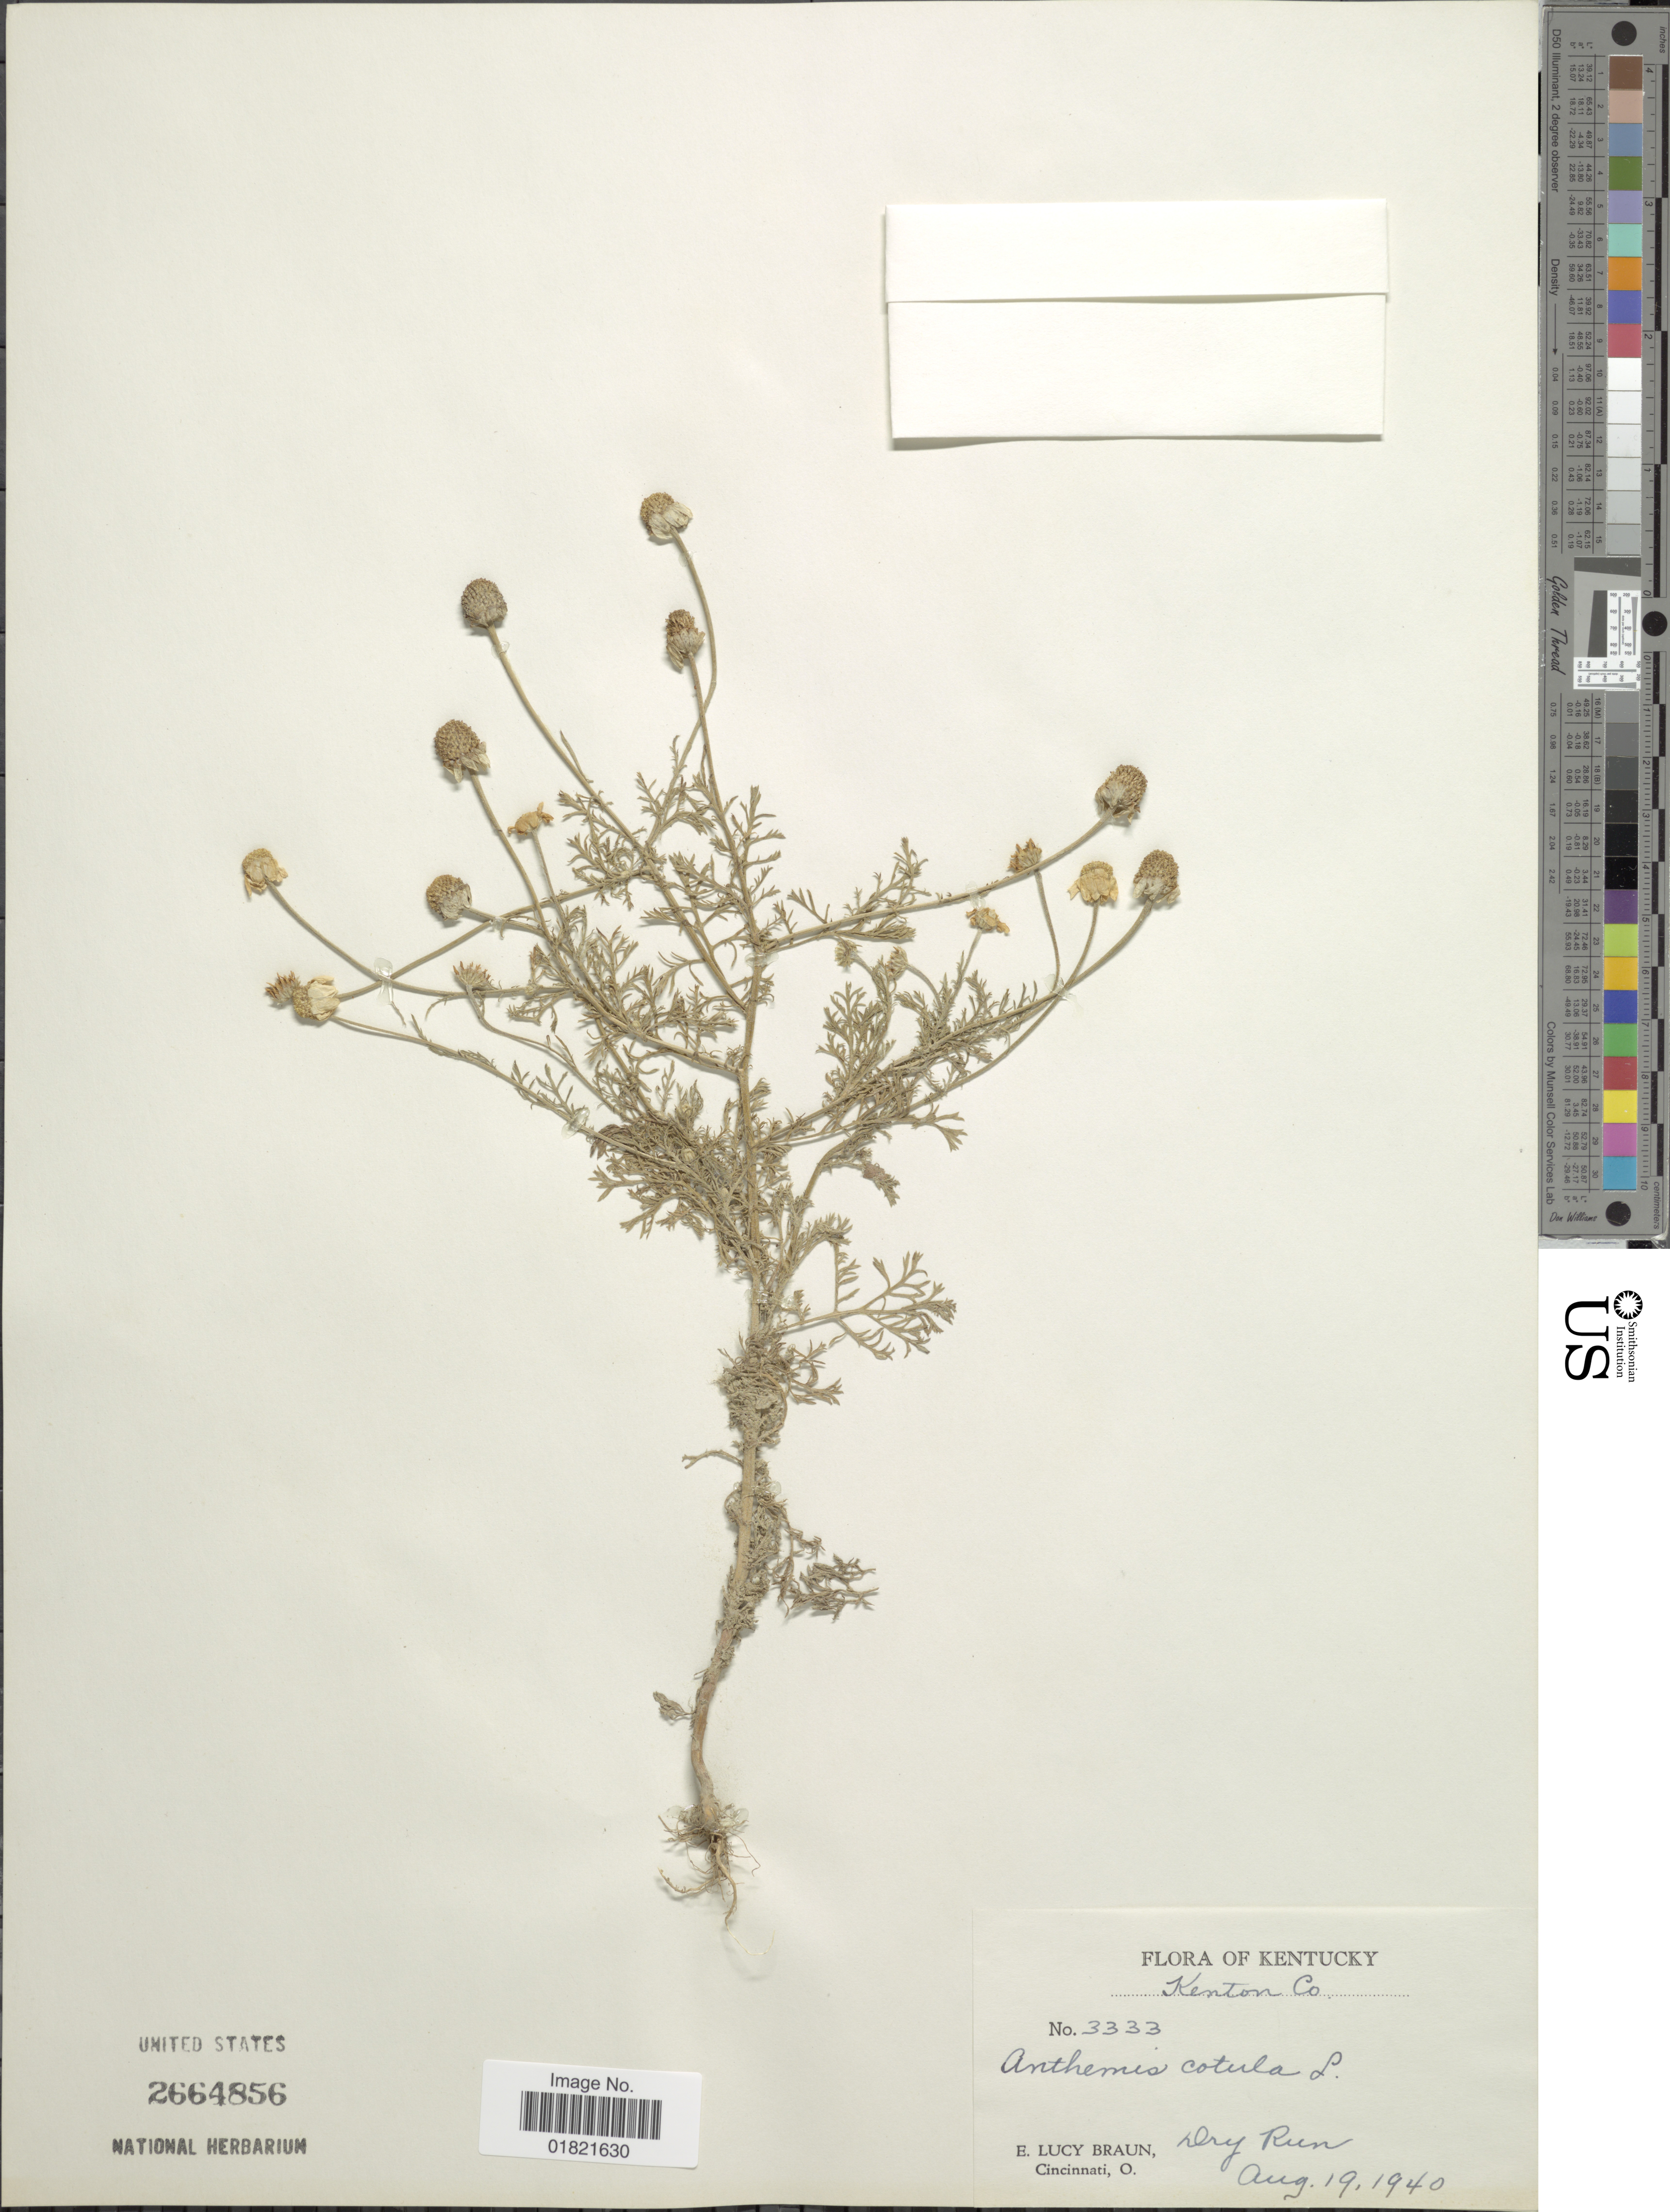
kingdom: Plantae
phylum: Tracheophyta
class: Magnoliopsida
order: Asterales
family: Asteraceae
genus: Anthemis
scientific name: Anthemis cotula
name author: L.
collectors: E. L. Braun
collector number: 3333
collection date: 1940-08-19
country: United States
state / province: Kentucky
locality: Kenton Co. Dry Run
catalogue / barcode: US 2664856